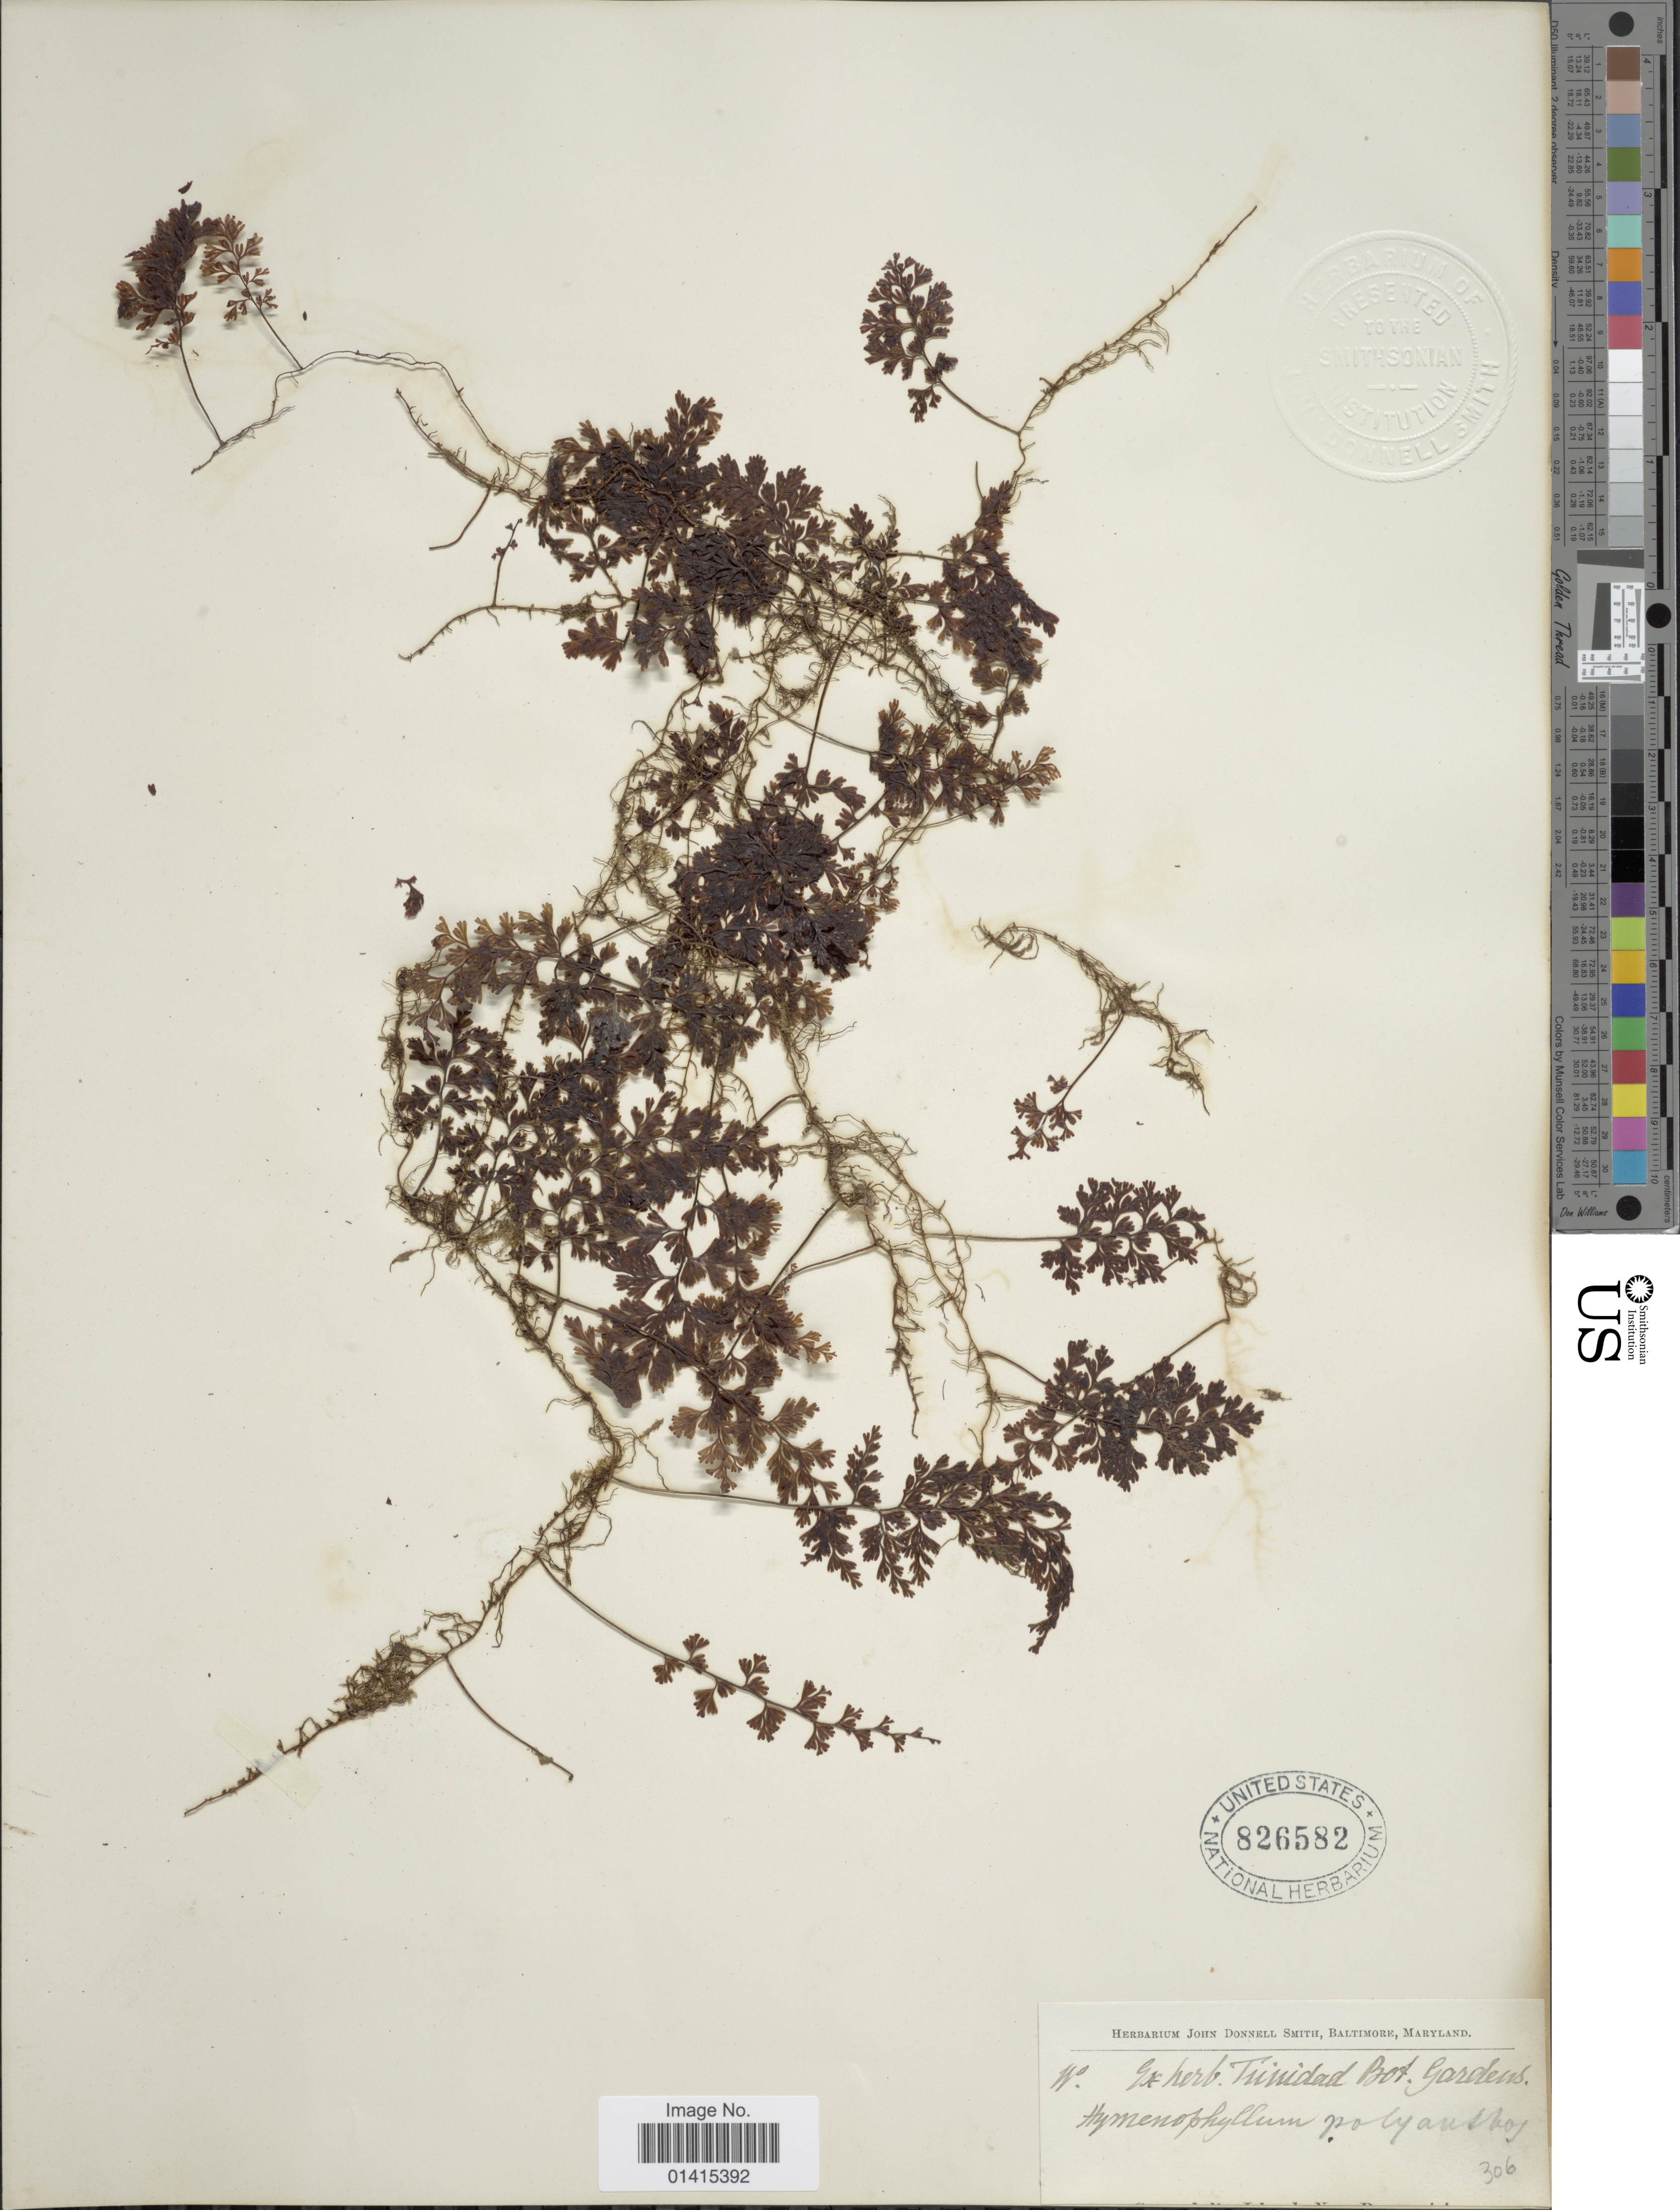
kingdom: Plantae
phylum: Tracheophyta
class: Polypodiopsida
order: Hymenophyllales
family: Hymenophyllaceae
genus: Hymenophyllum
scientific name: Hymenophyllum polyanthos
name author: (Sw.) Sw.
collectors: ex herb. Bot. Gard. Trinidad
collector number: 306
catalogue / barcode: US 826582